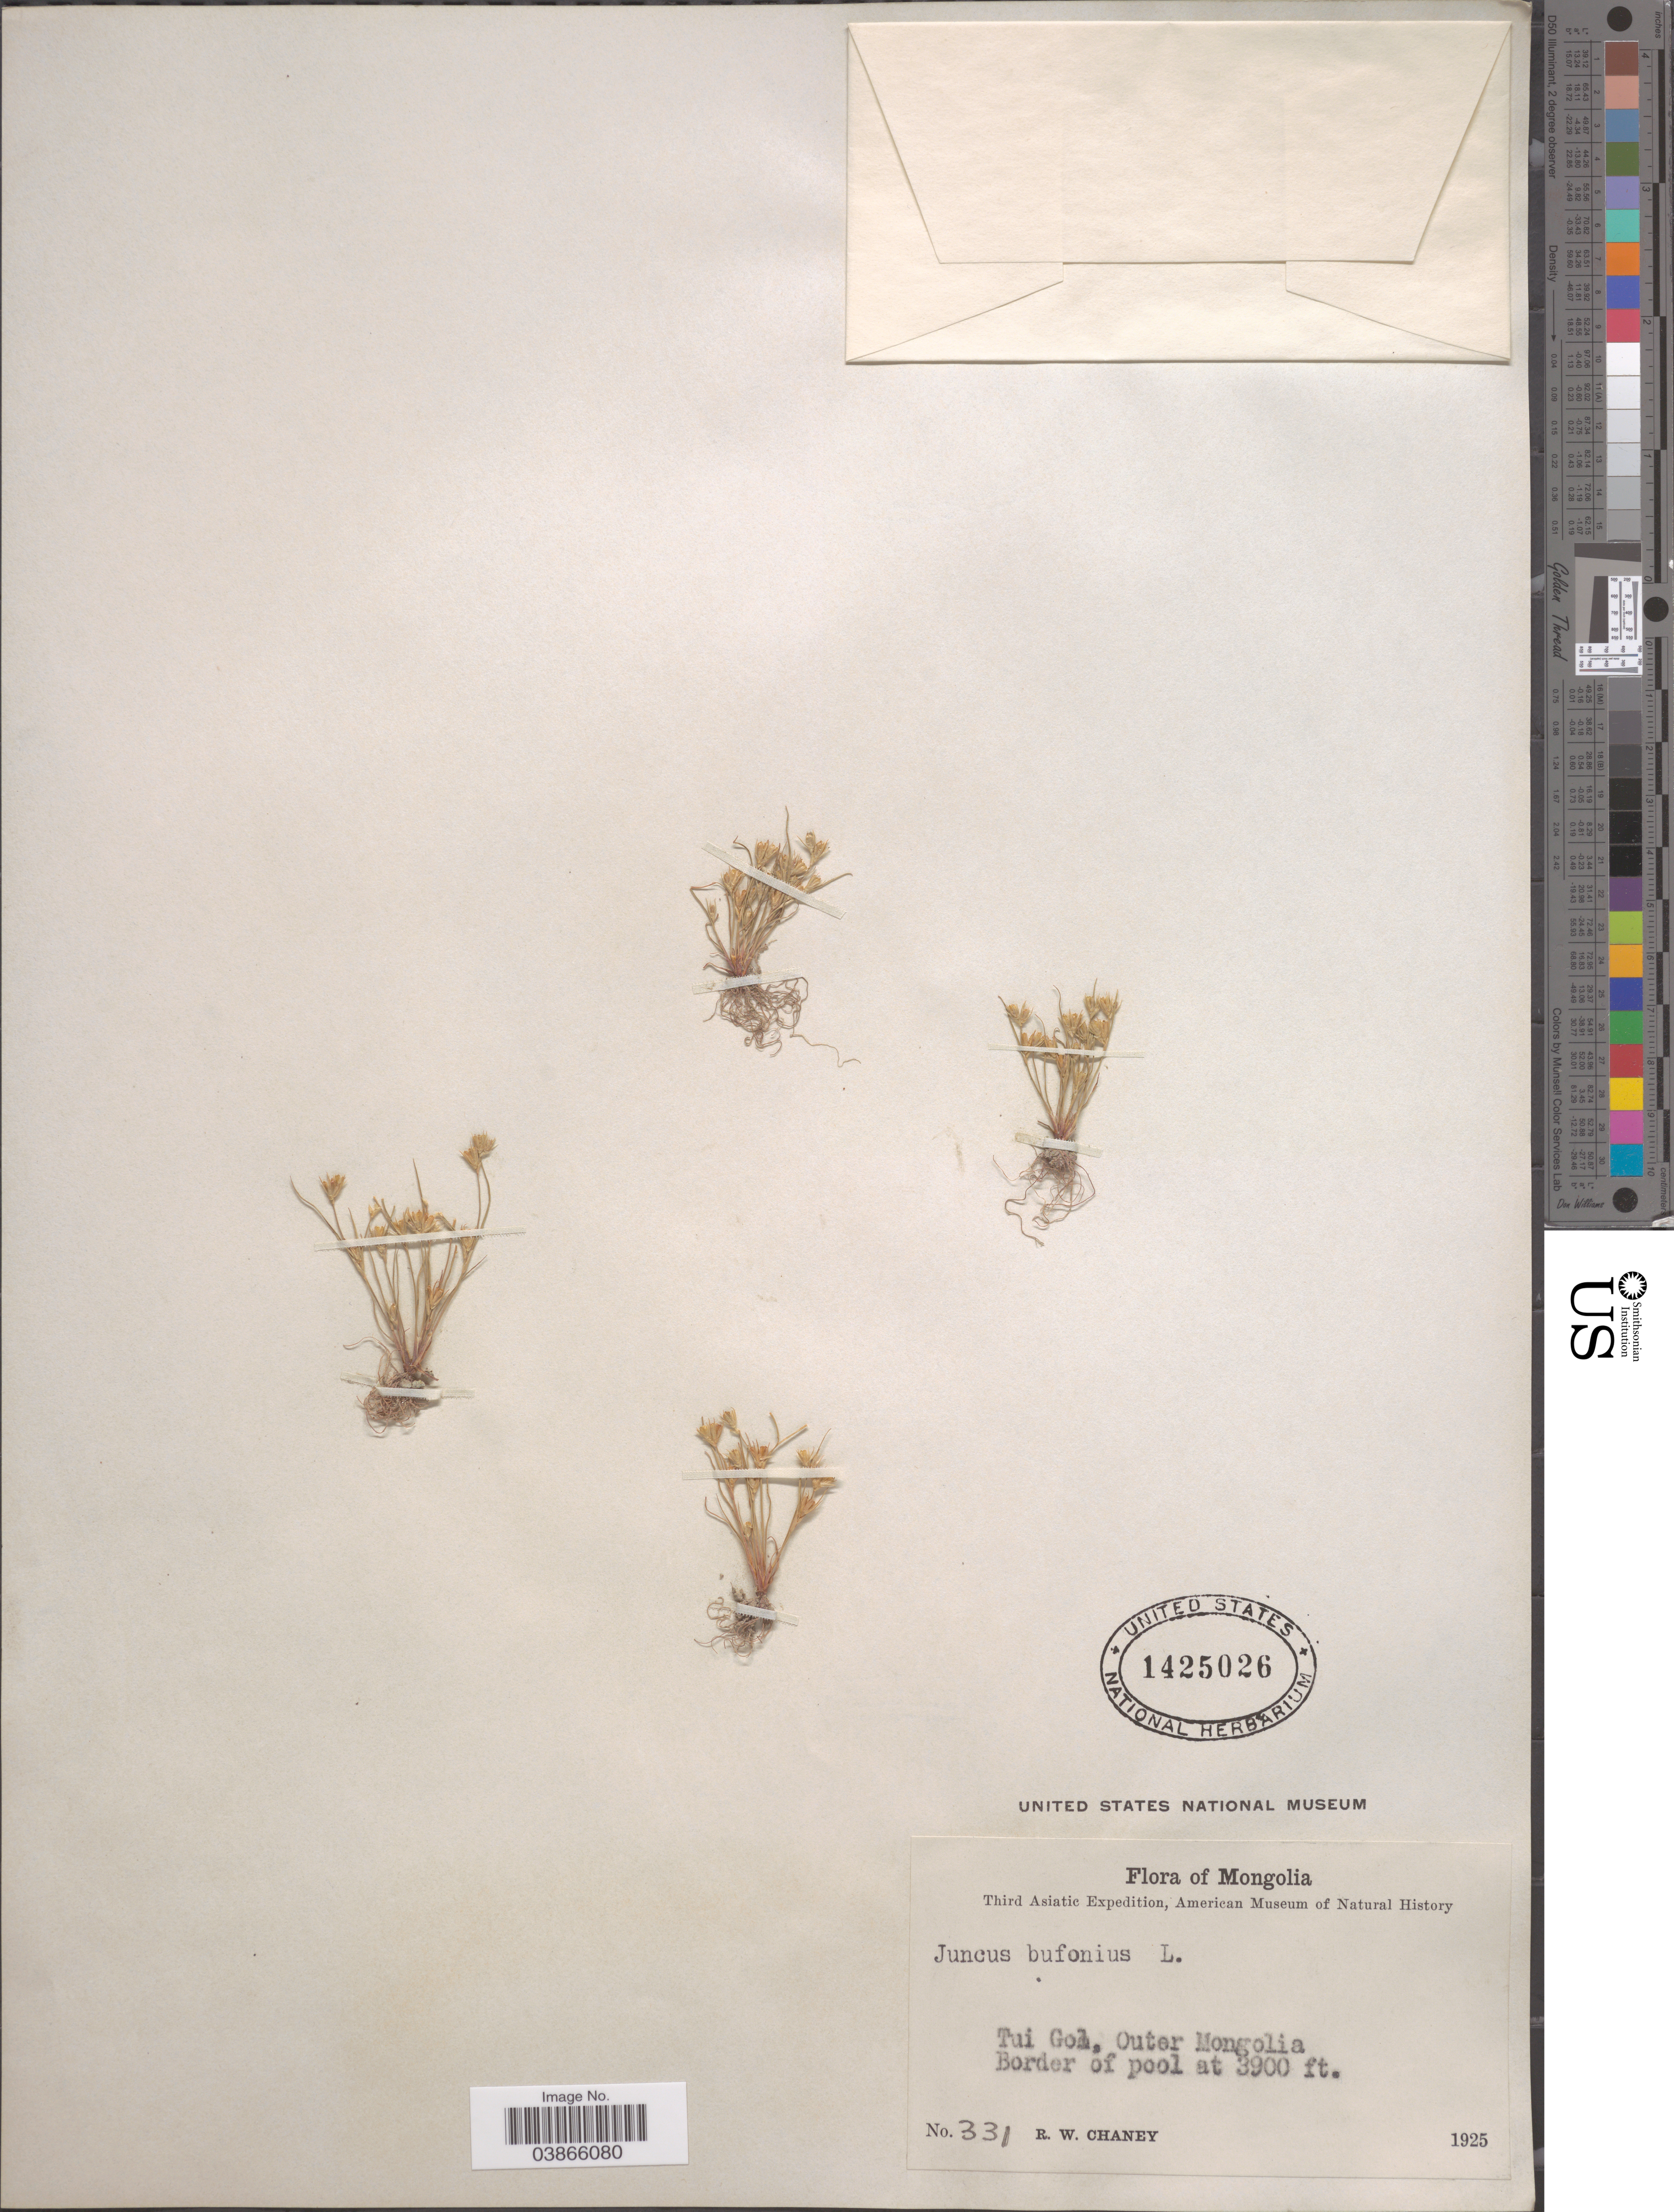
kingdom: Plantae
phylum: Tracheophyta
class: Liliopsida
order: Poales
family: Juncaceae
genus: Juncus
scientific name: Juncus bufonius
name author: L.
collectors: R. Chaney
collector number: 331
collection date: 1925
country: Mongolia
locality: Tui Gol, Outer Mongolia. Border of pool.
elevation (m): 1189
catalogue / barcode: US 1425026